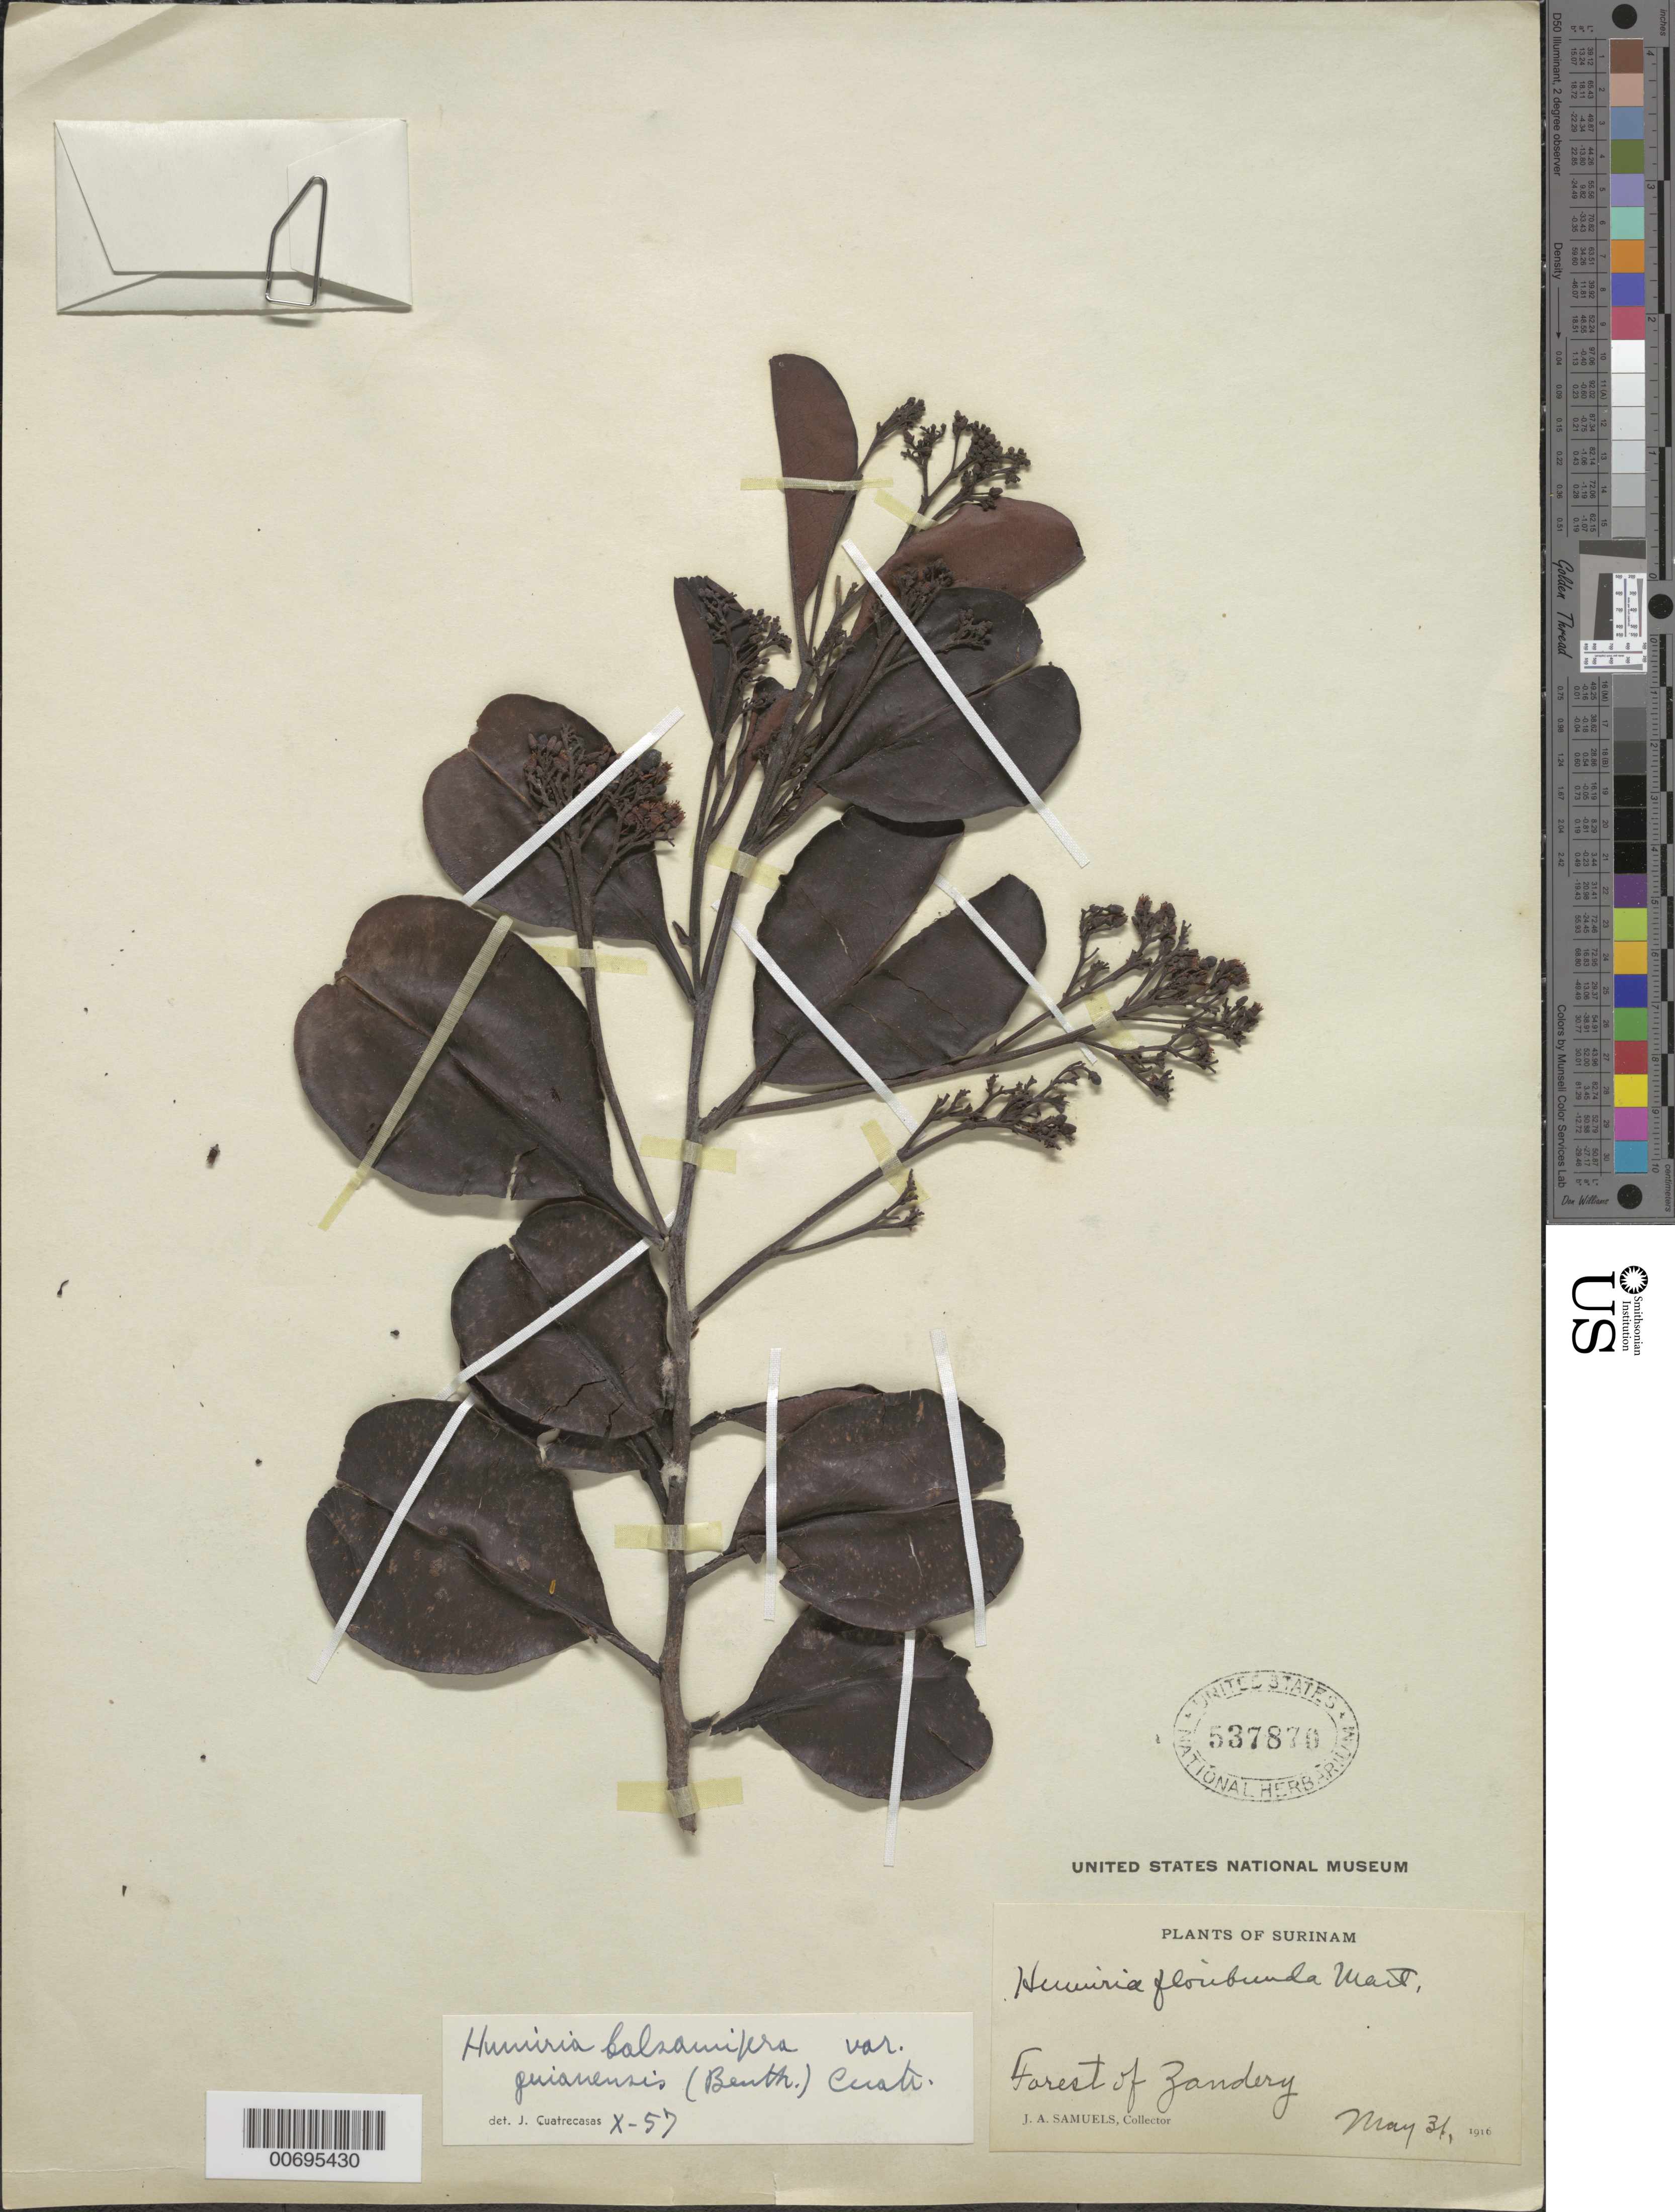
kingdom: Plantae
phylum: Tracheophyta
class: Magnoliopsida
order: Malpighiales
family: Humiriaceae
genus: Humiria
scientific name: Humiria balsamifera var. guianensis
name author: (Benth.) Cuatrec.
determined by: Cuatrecasas, J.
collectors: J. A. Samuels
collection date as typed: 31-May-16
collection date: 1916-05-31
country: Suriname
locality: Forest of Zandery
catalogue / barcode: US 537870